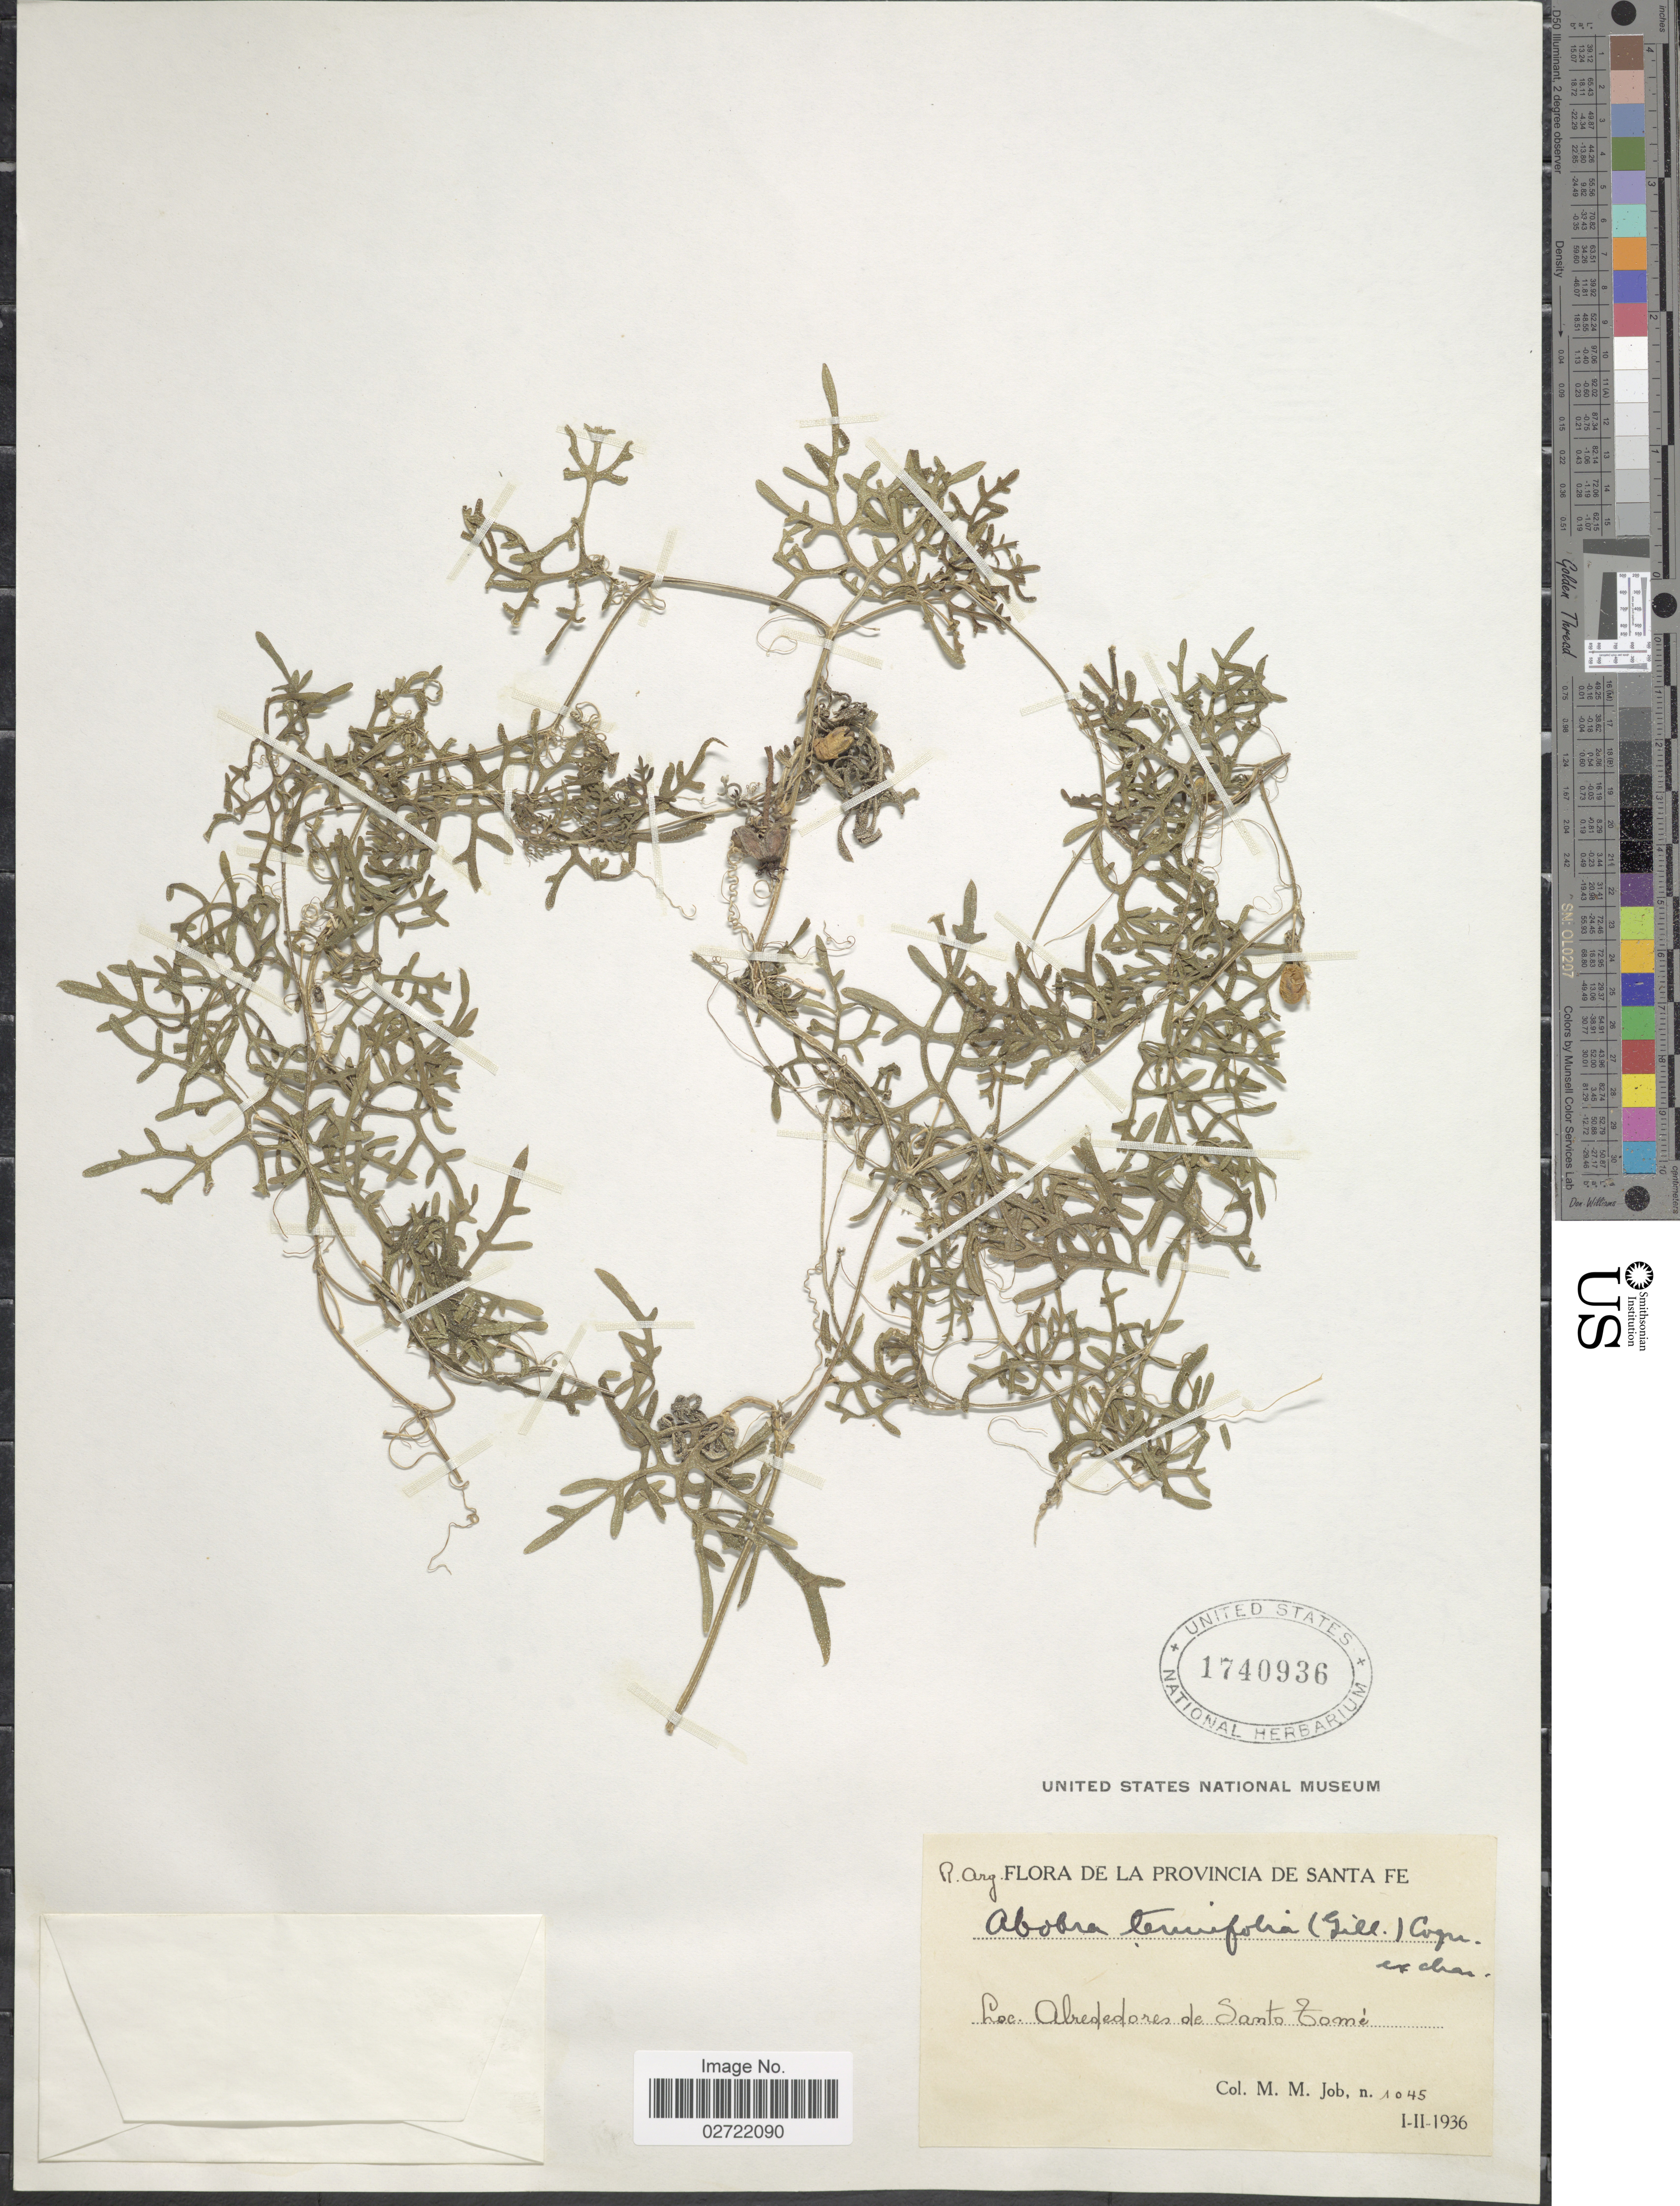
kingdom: Plantae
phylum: Tracheophyta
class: Magnoliopsida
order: Cucurbitales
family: Cucurbitaceae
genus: Abobra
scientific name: Abobra tenuifolia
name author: (Gillies) Cogn.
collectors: M. Job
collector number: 1045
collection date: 1936-01/1936-02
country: Argentina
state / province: Santa Fe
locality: Alrededores de Santo Tome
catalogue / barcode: US 1740936